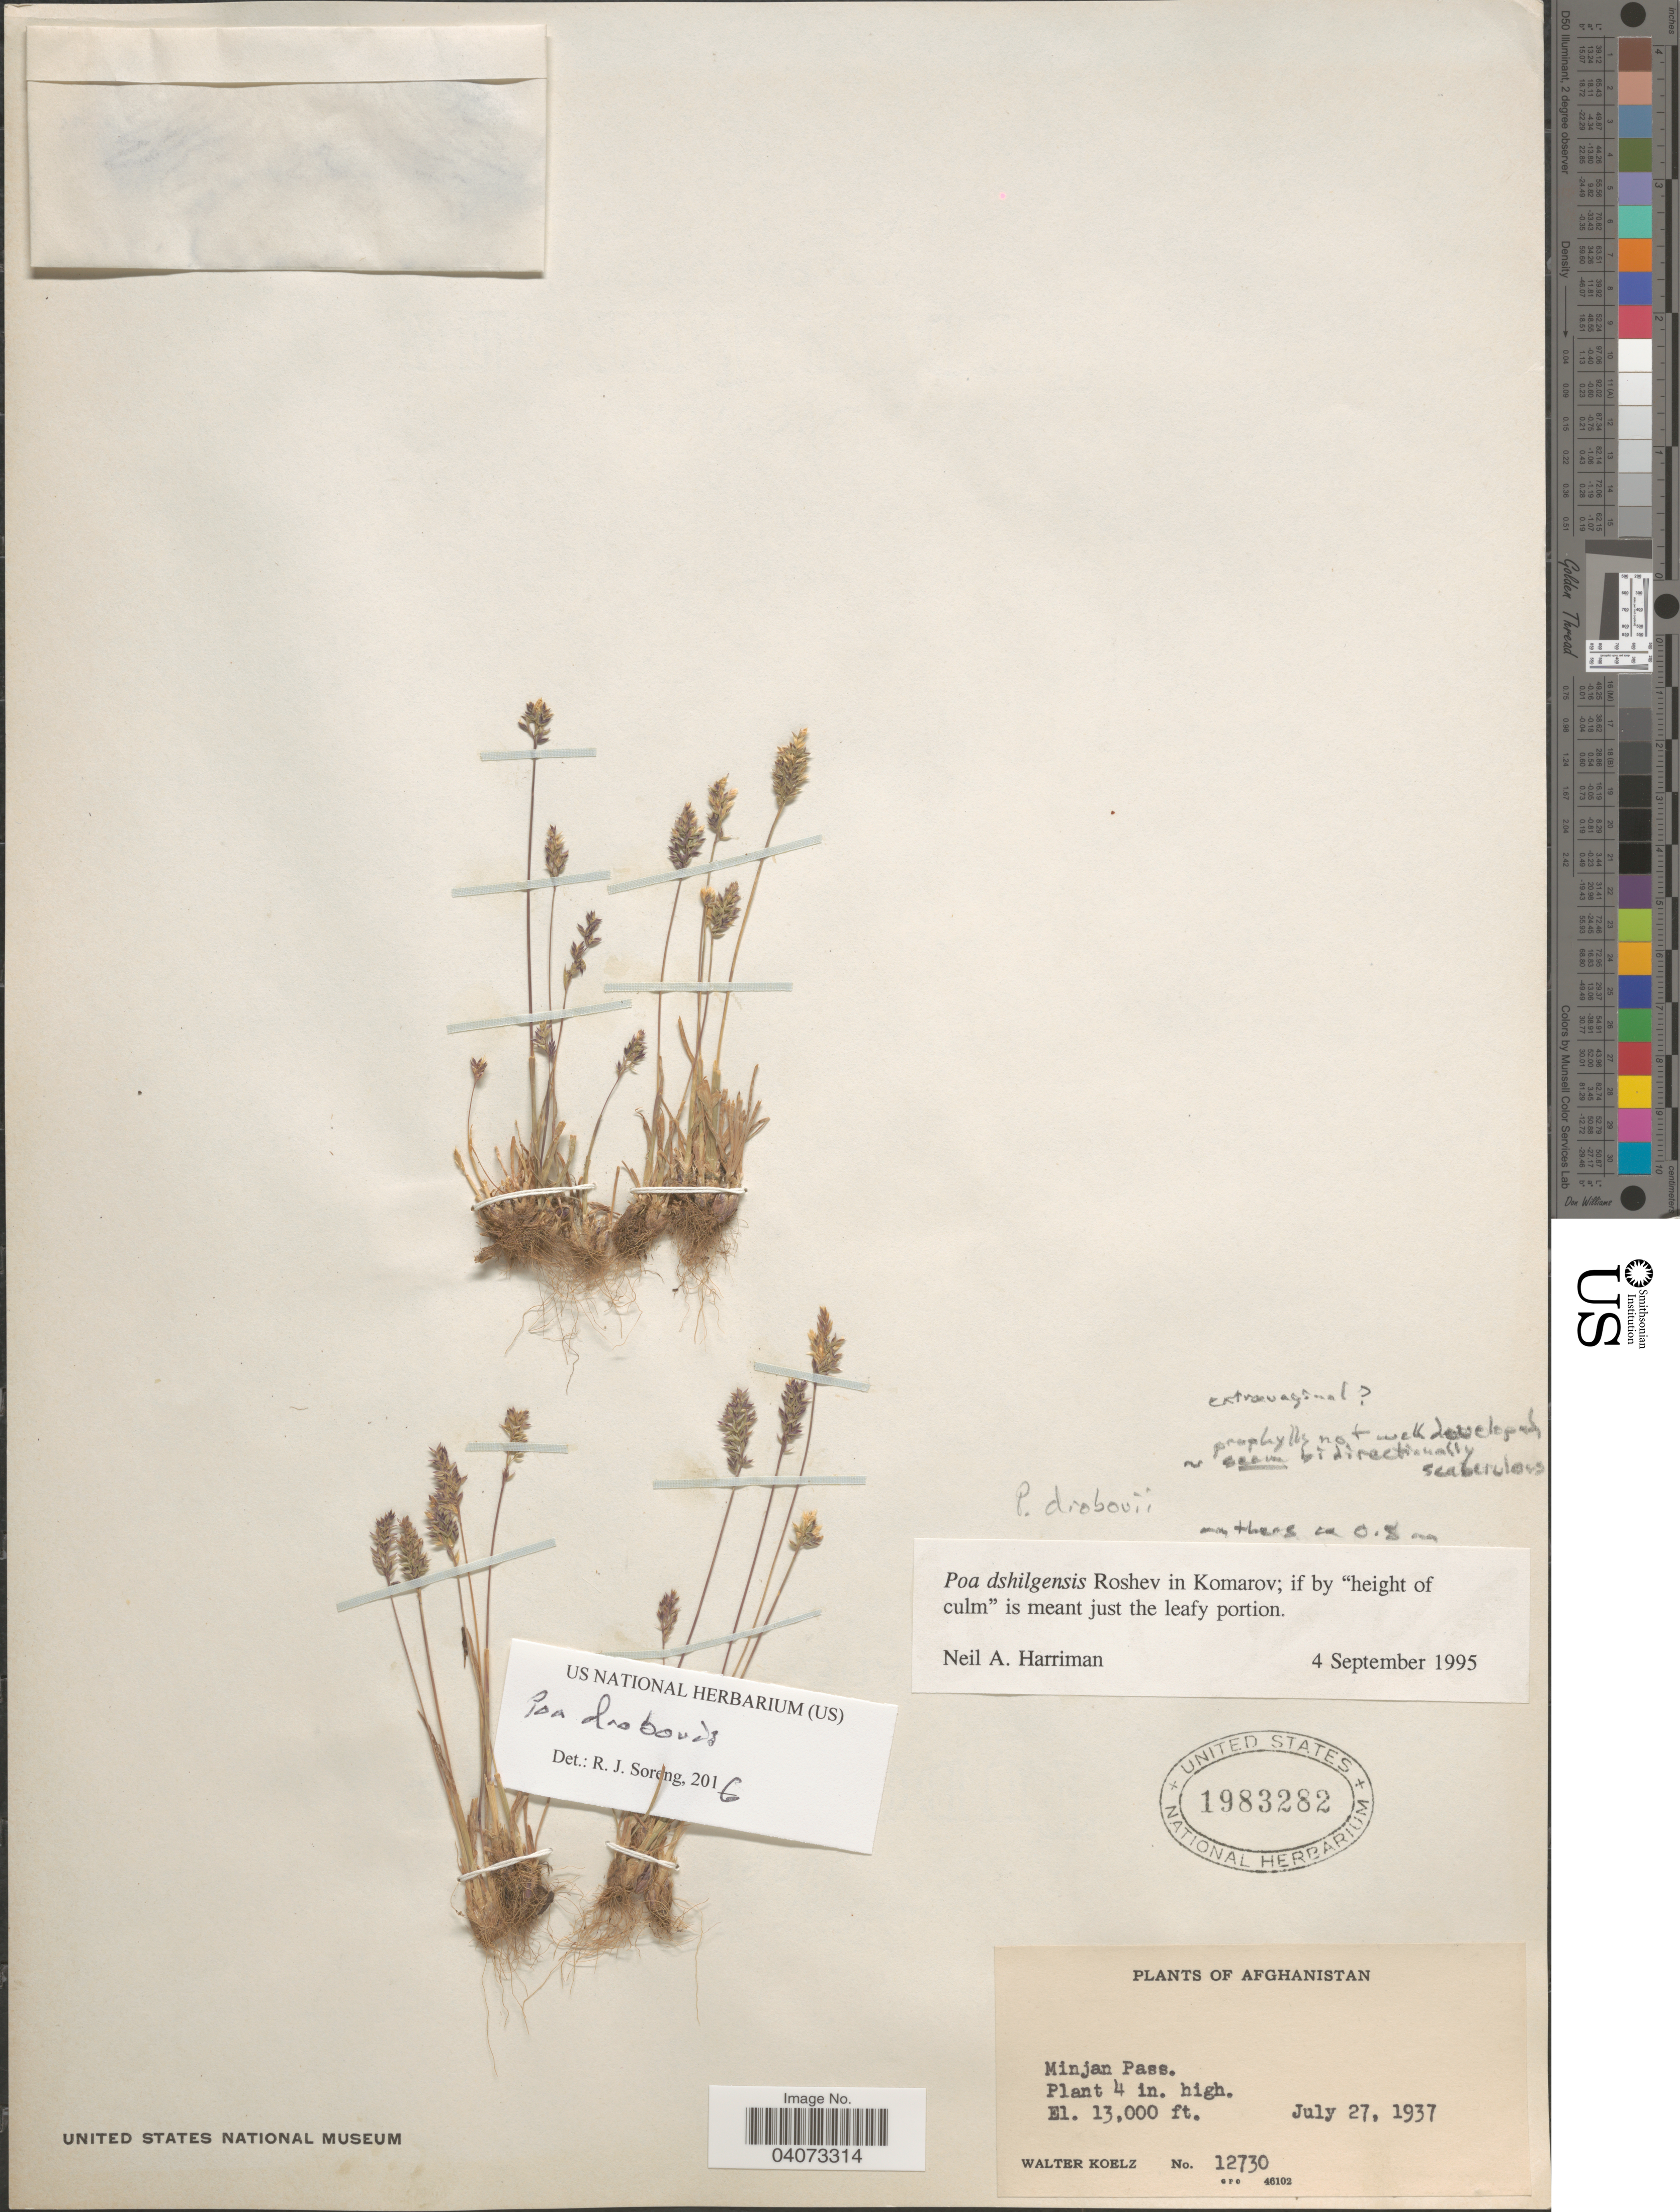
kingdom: Plantae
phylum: Tracheophyta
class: Liliopsida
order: Poales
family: Poaceae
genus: Poa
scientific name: Poa bactriana subsp. drobovii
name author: Tzvelev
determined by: Soreng, Robert J., Research Associate (BOT), Smithsonian Institution - National Museum of Natural History (UNITED STATES)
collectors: W. N. Koelz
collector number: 12730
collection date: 1937-07-27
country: Afghanistan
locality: Minjan Pass.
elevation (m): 3962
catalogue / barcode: US 1983282